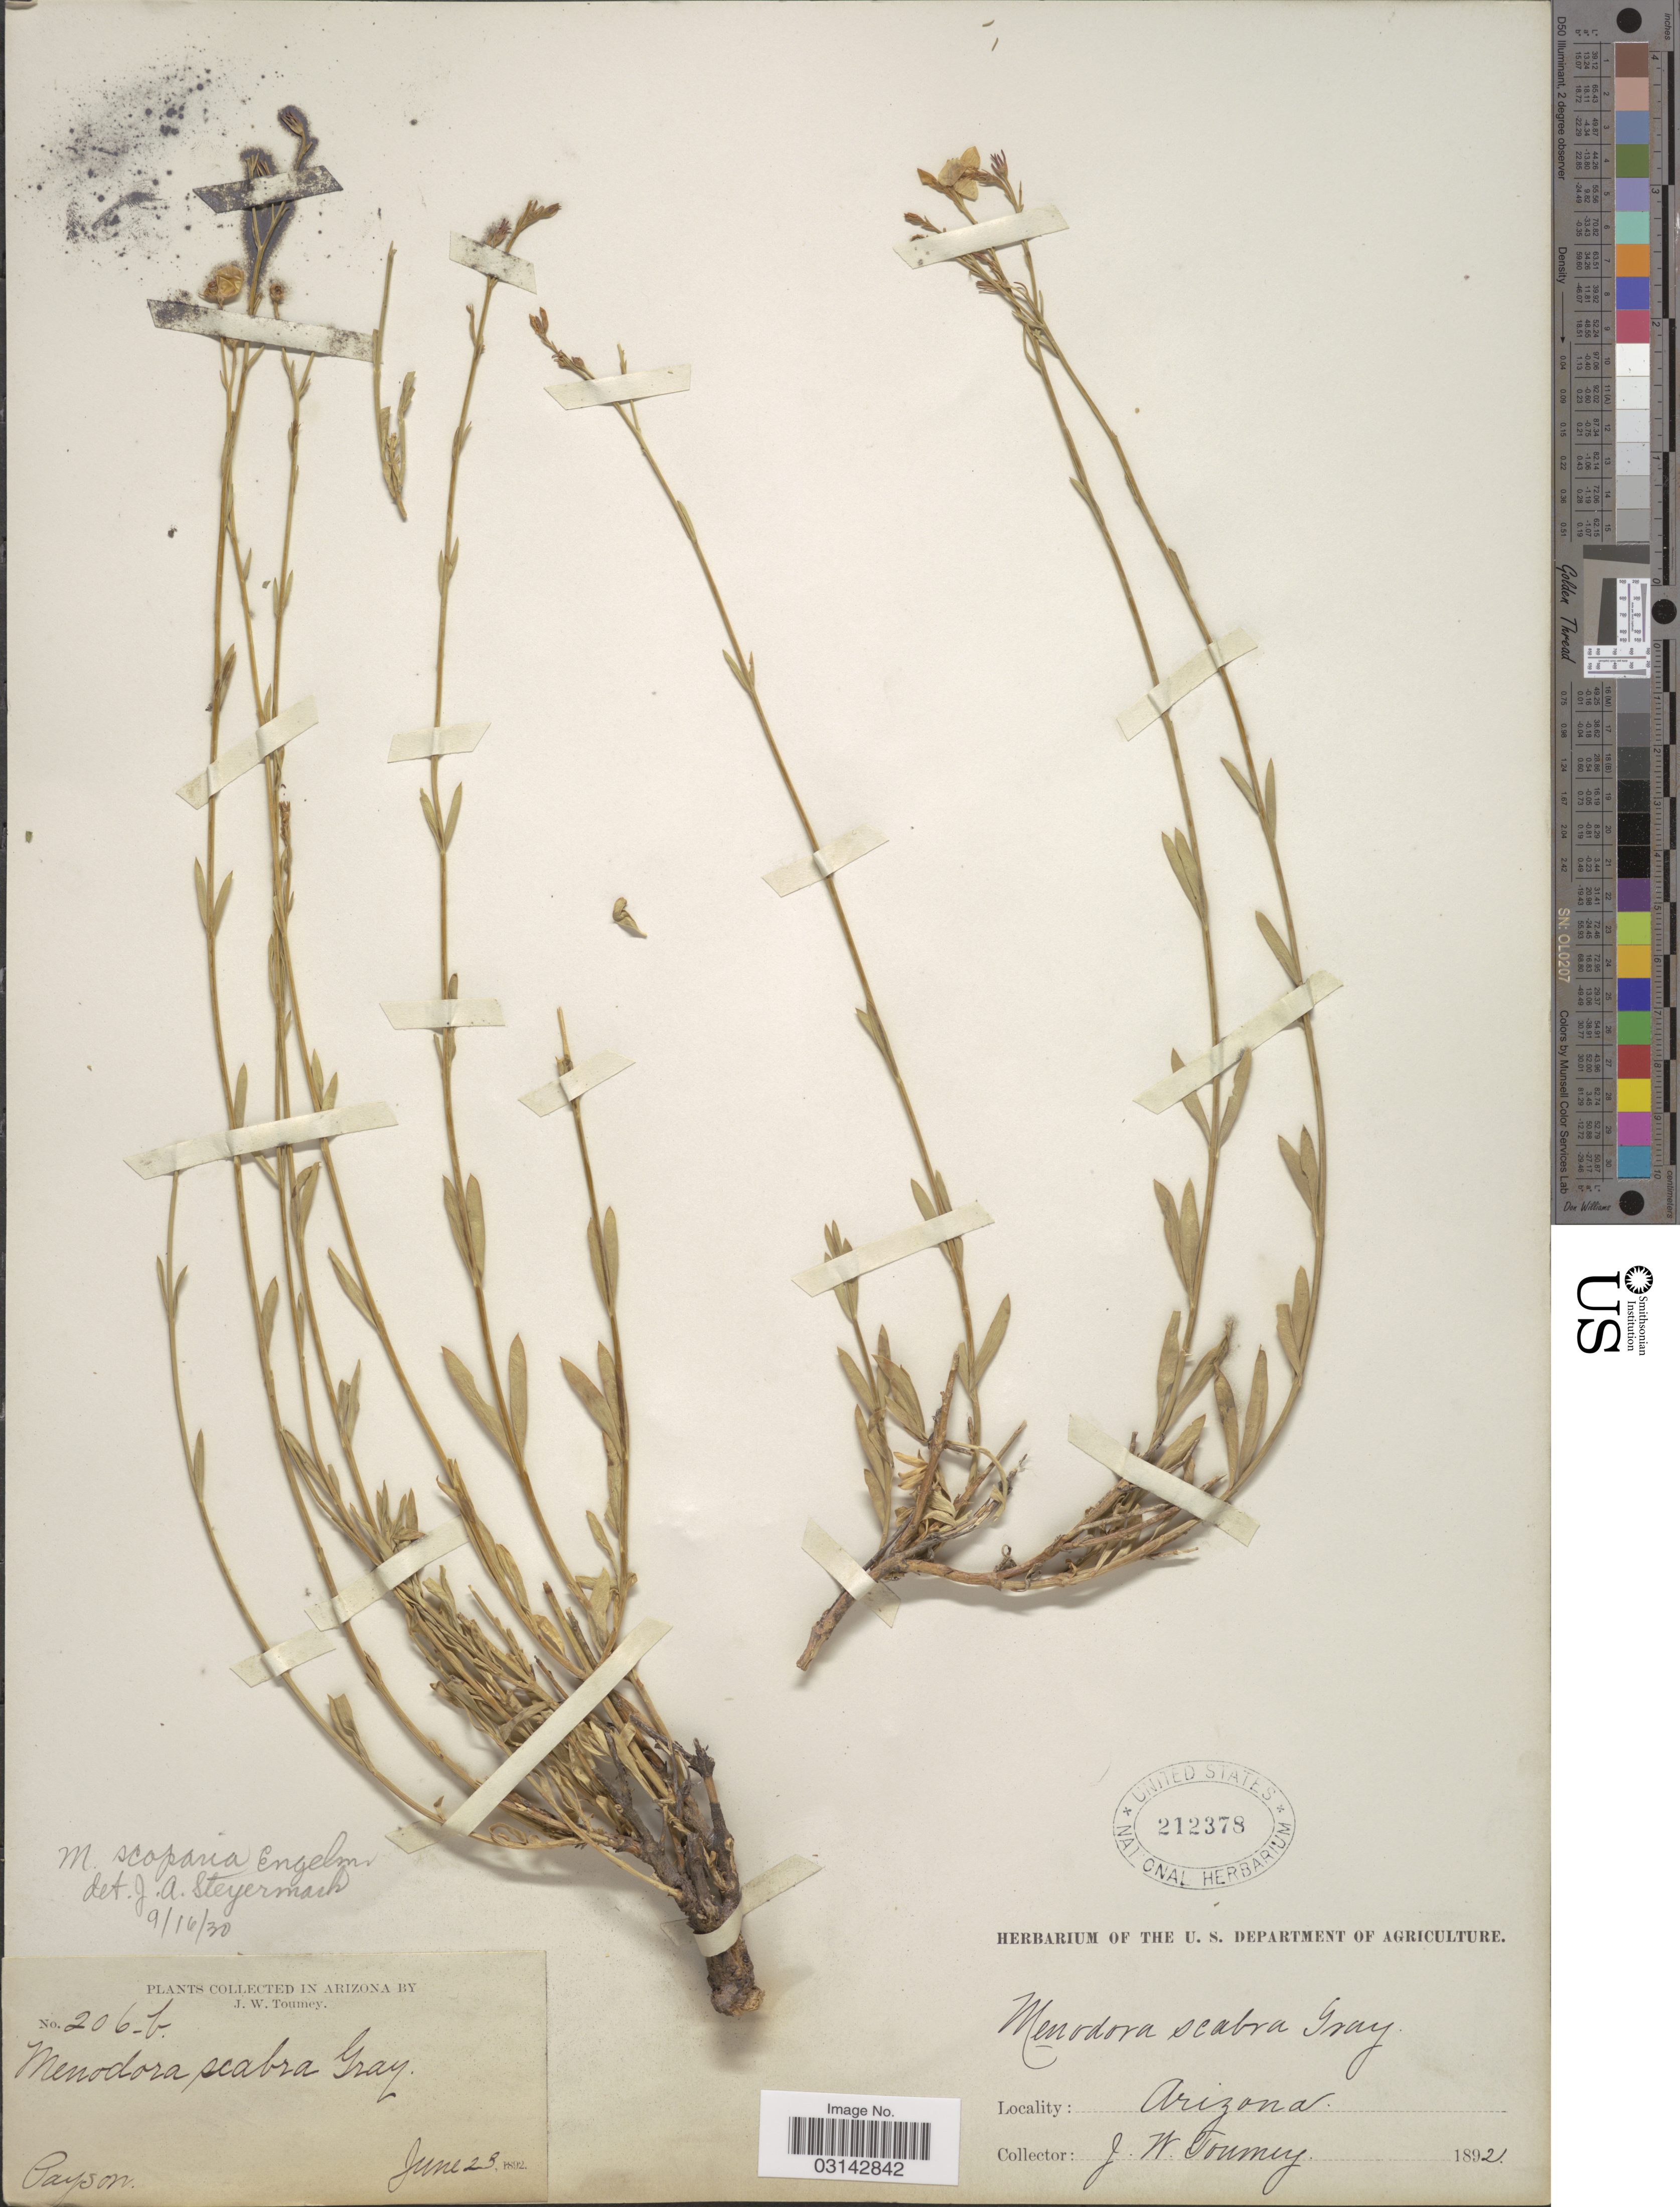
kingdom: Plantae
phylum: Tracheophyta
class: Magnoliopsida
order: Lamiales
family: Oleaceae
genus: Menodora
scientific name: Menodora scoparia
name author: Engelm. ex A. Gray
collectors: J. W. Toumey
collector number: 206-b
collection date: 1892-06-23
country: United States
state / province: Arizona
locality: Payson.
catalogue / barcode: US 212378